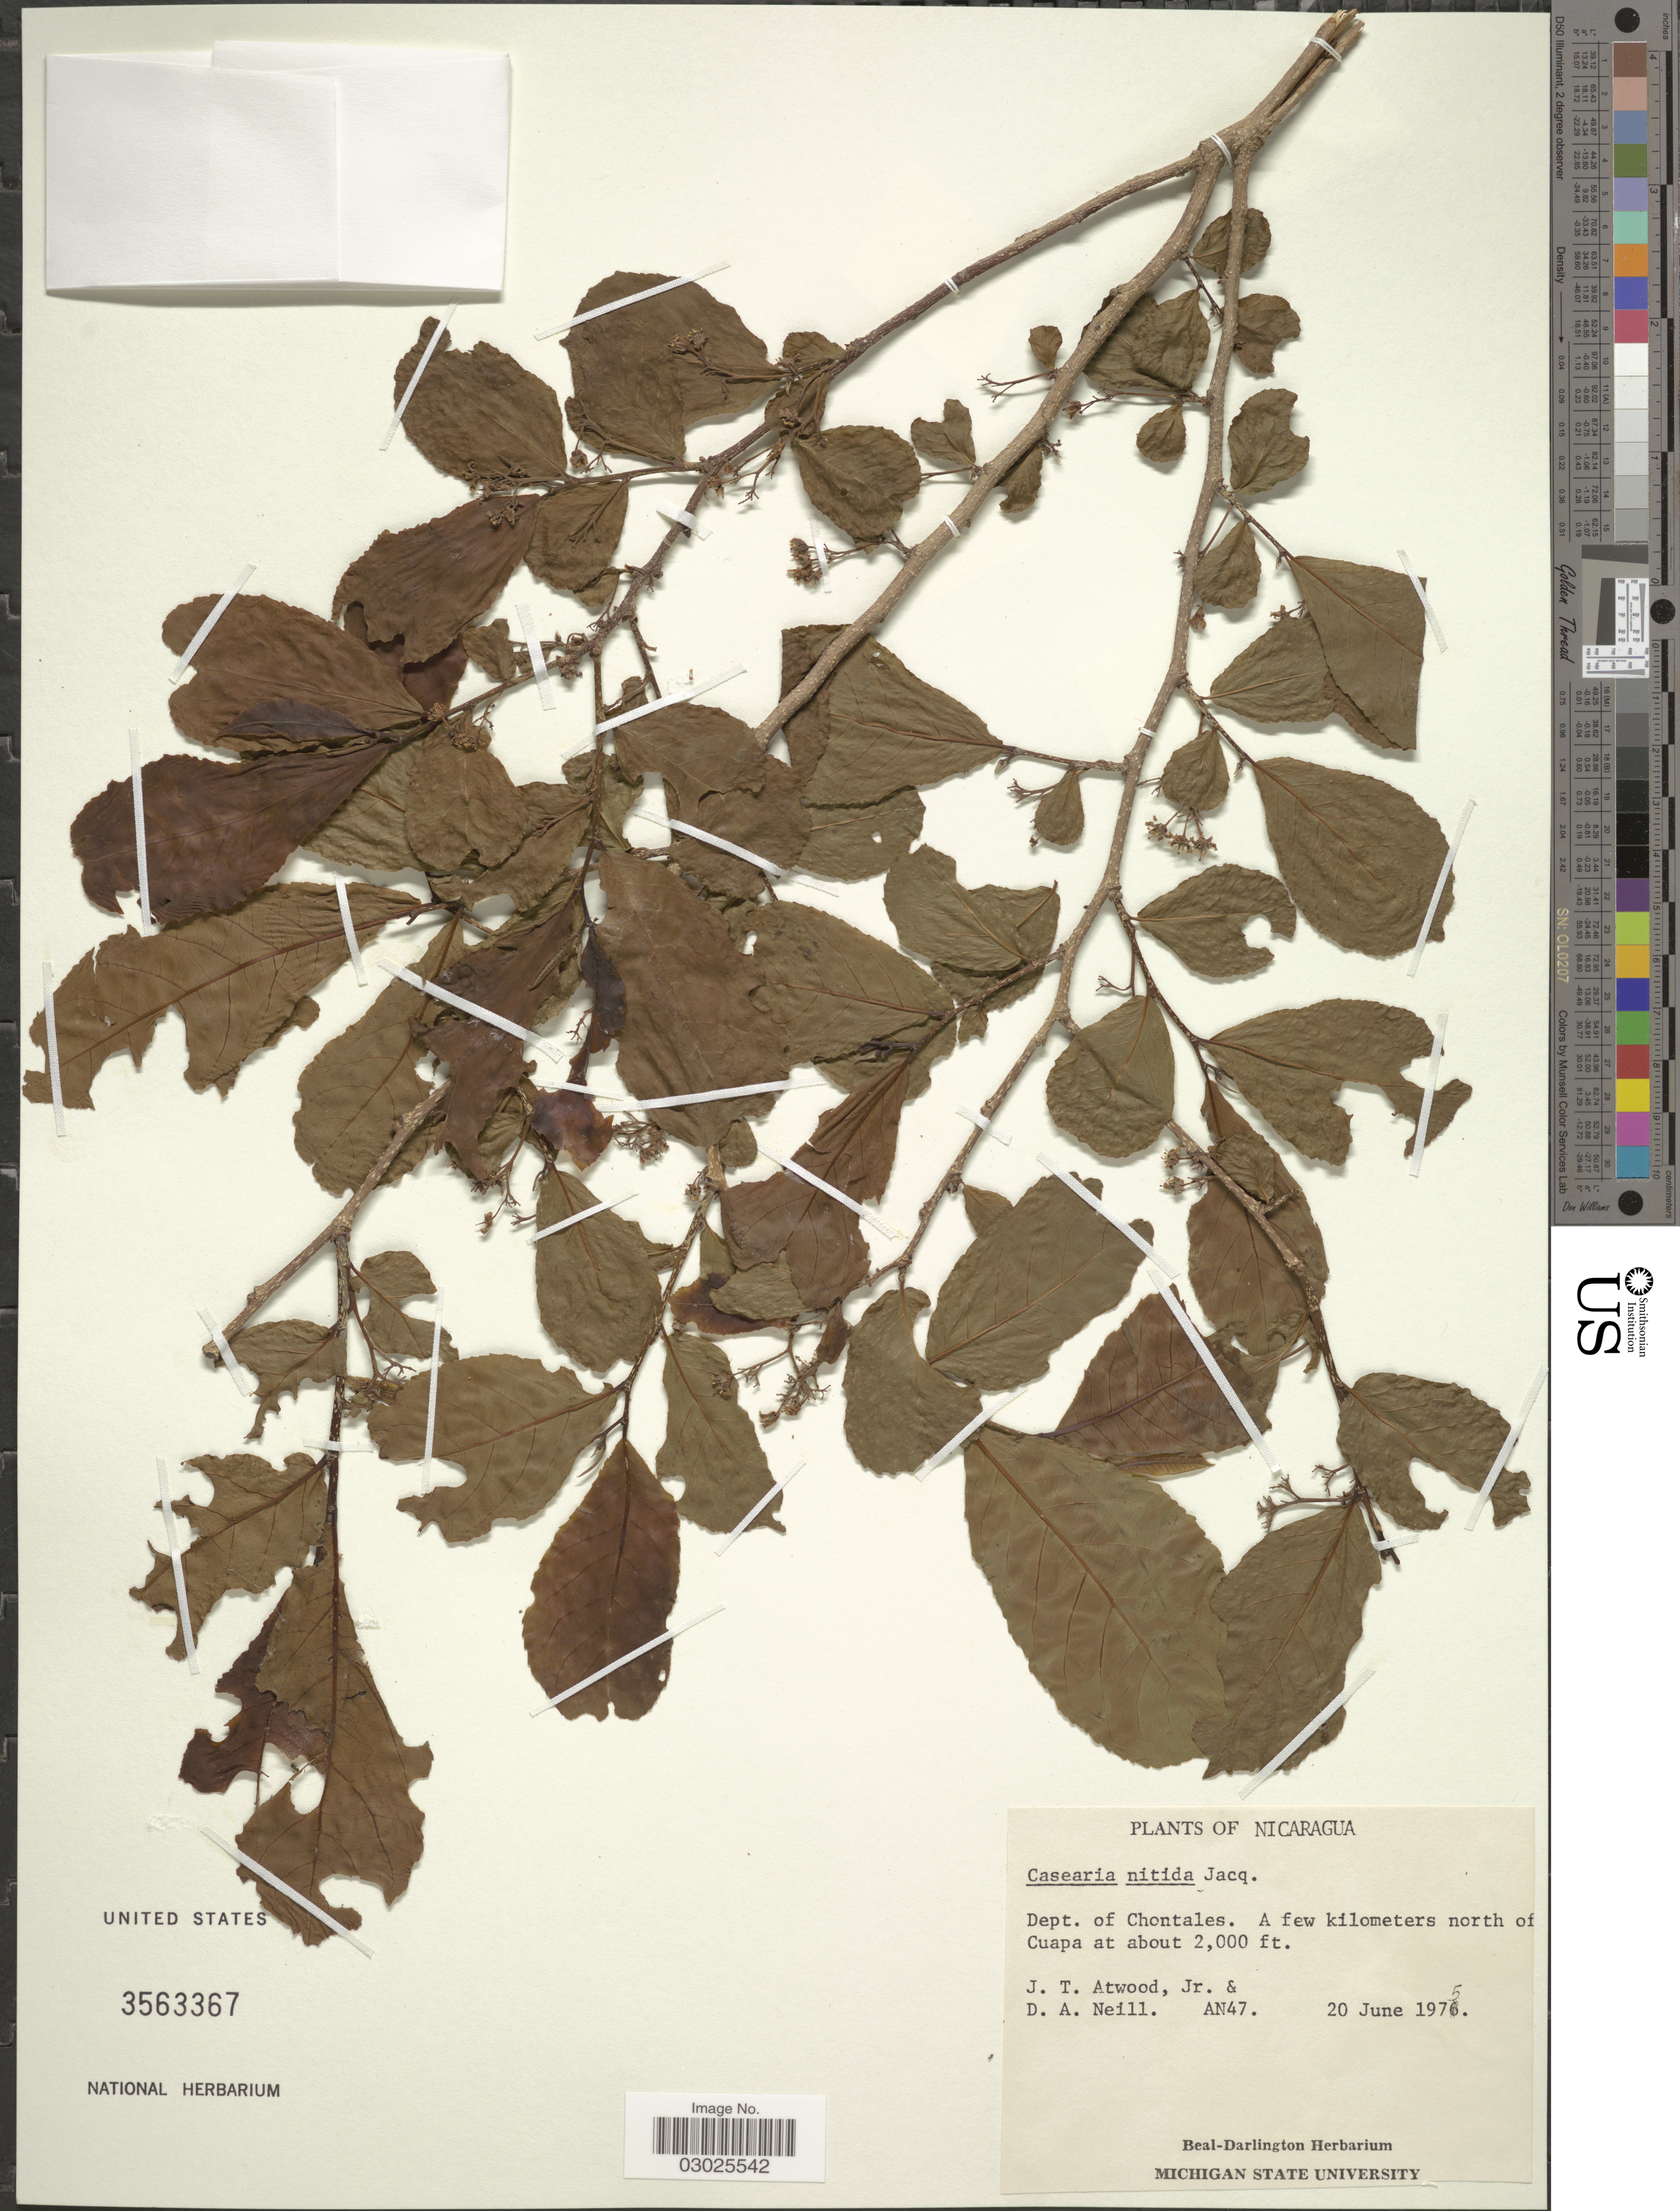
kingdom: Plantae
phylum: Tracheophyta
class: Magnoliopsida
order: Malpighiales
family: Salicaceae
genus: Casearia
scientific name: Casearia corymbosa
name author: Kunth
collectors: J. Atwood & D. A. Neill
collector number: AN47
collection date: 1975-06-20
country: Nicaragua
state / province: Chontales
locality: Dept. of Chontales. A few kilometers north of Cuapa.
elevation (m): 610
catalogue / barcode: US 3563367